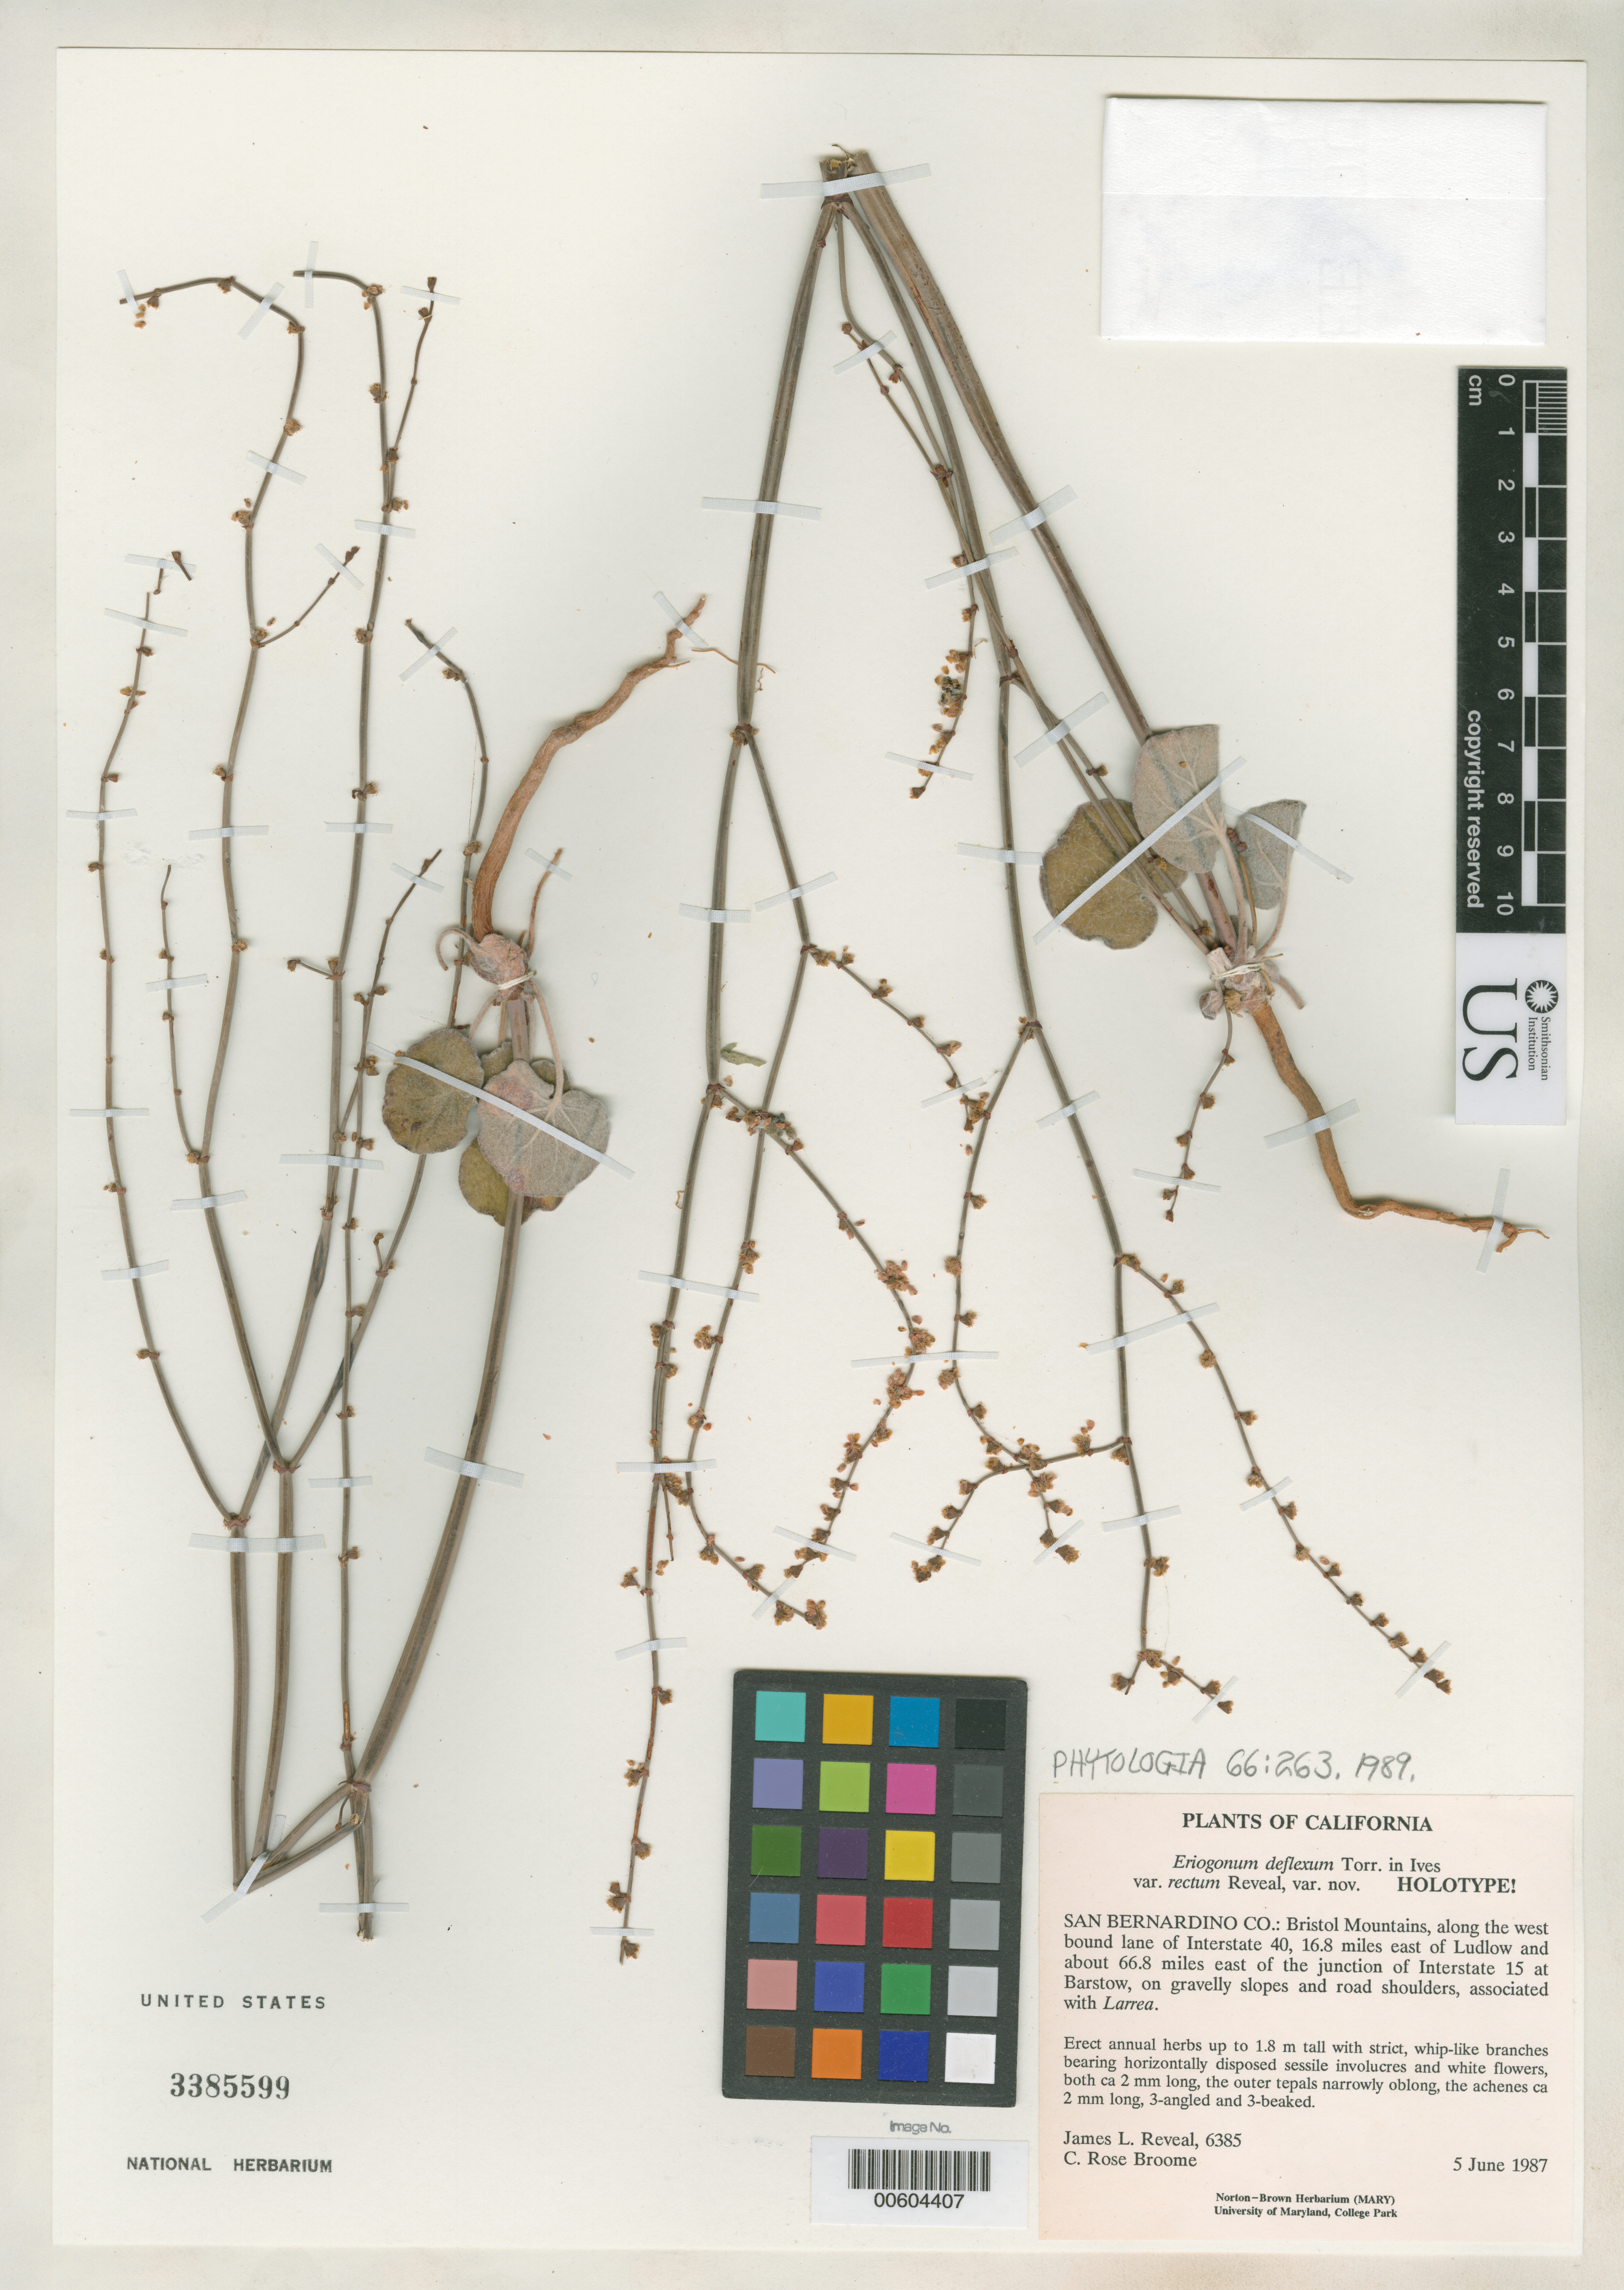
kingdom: Plantae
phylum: Tracheophyta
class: Magnoliopsida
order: Caryophyllales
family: Polygonaceae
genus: Eriogonum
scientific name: Eriogonum deflexum var. rectum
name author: Reveal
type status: Holotype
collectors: J. L. Reveal & C. R. Broome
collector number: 6385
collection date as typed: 05 Jun 1987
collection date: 1987-06-05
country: United States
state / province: California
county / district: San Bernardino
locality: Bristol Mountains, along W bound Lane of Interstate 40, 16.8 mi E of Ludlow & ca. 66.8 mi E of junction Interstate 15 at Barstow.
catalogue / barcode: US 3385599